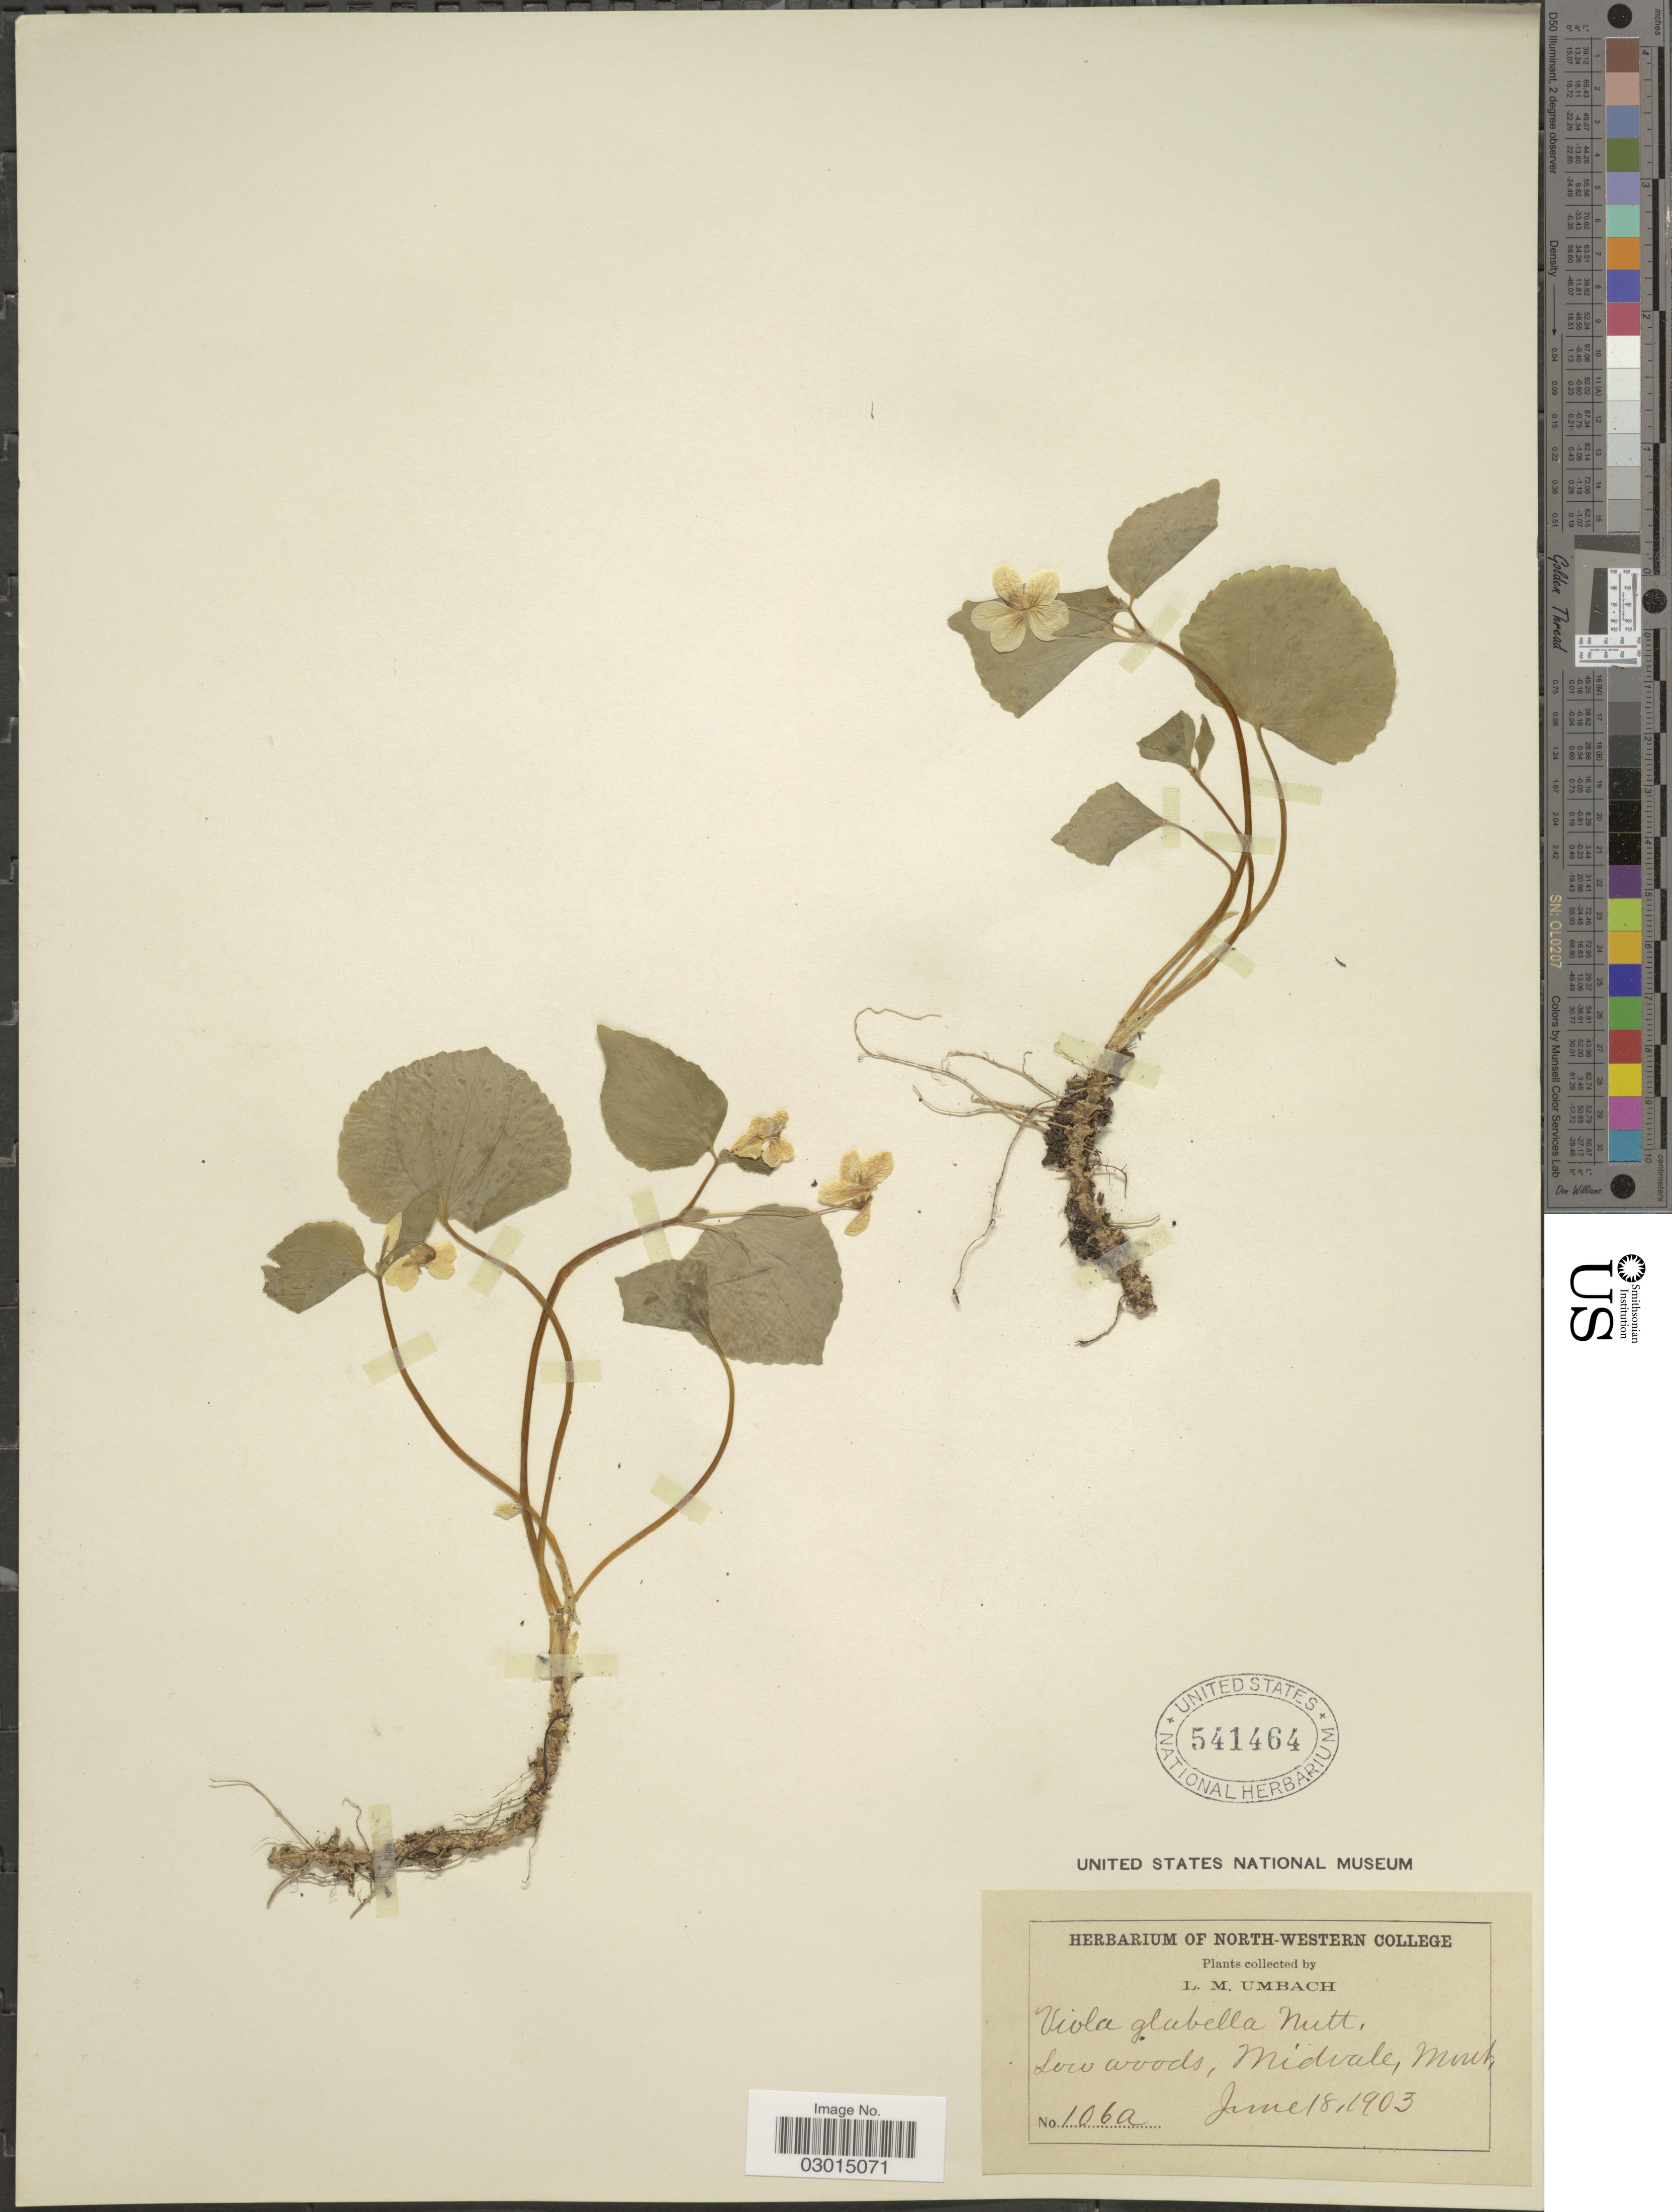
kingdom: Plantae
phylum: Tracheophyta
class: Magnoliopsida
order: Malpighiales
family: Violaceae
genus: Viola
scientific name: Viola glabella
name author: Nutt.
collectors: L. M. Umbach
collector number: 106a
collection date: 1903-06-18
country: United States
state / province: Montana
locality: Low woods, Midvale, Mont.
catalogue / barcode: US 541464